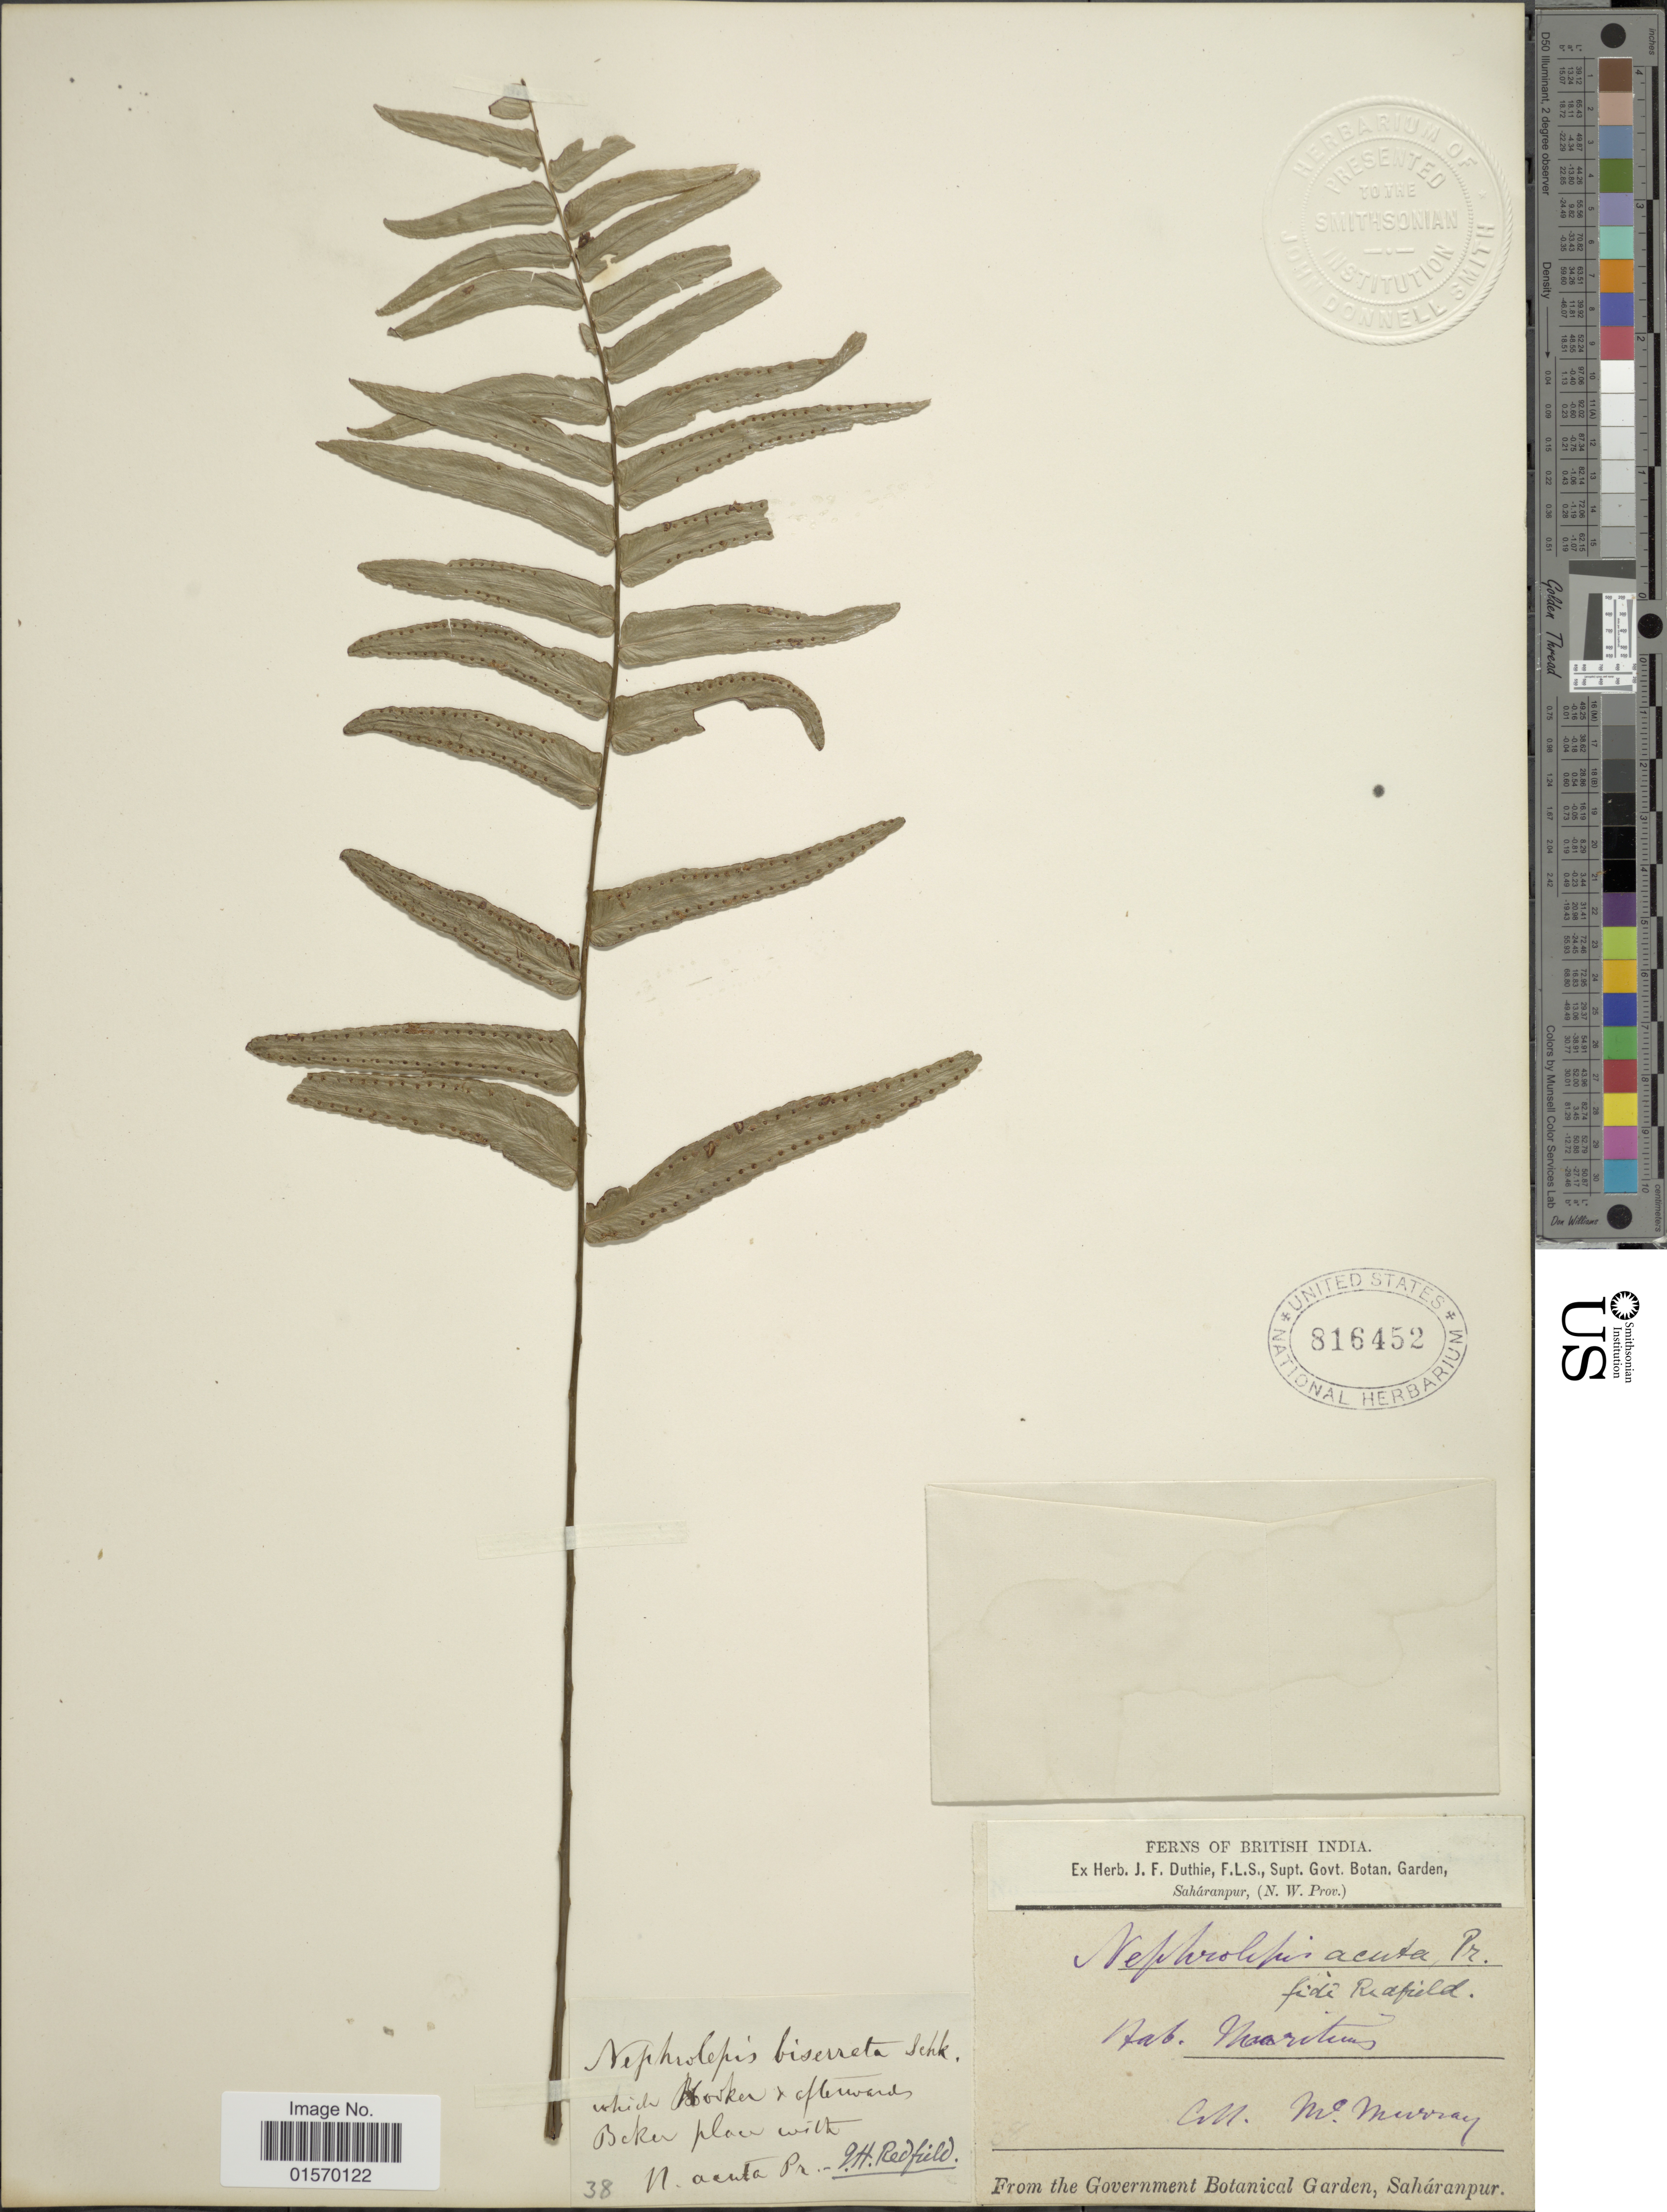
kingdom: Plantae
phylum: Tracheophyta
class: Polypodiopsida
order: Polypodiales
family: Nephrolepidaceae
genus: Nephrolepis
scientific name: Nephrolepis biserrata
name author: (Sw.) Schott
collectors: W. Murray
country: Mauritius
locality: British India. Mauritius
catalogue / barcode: US 816452